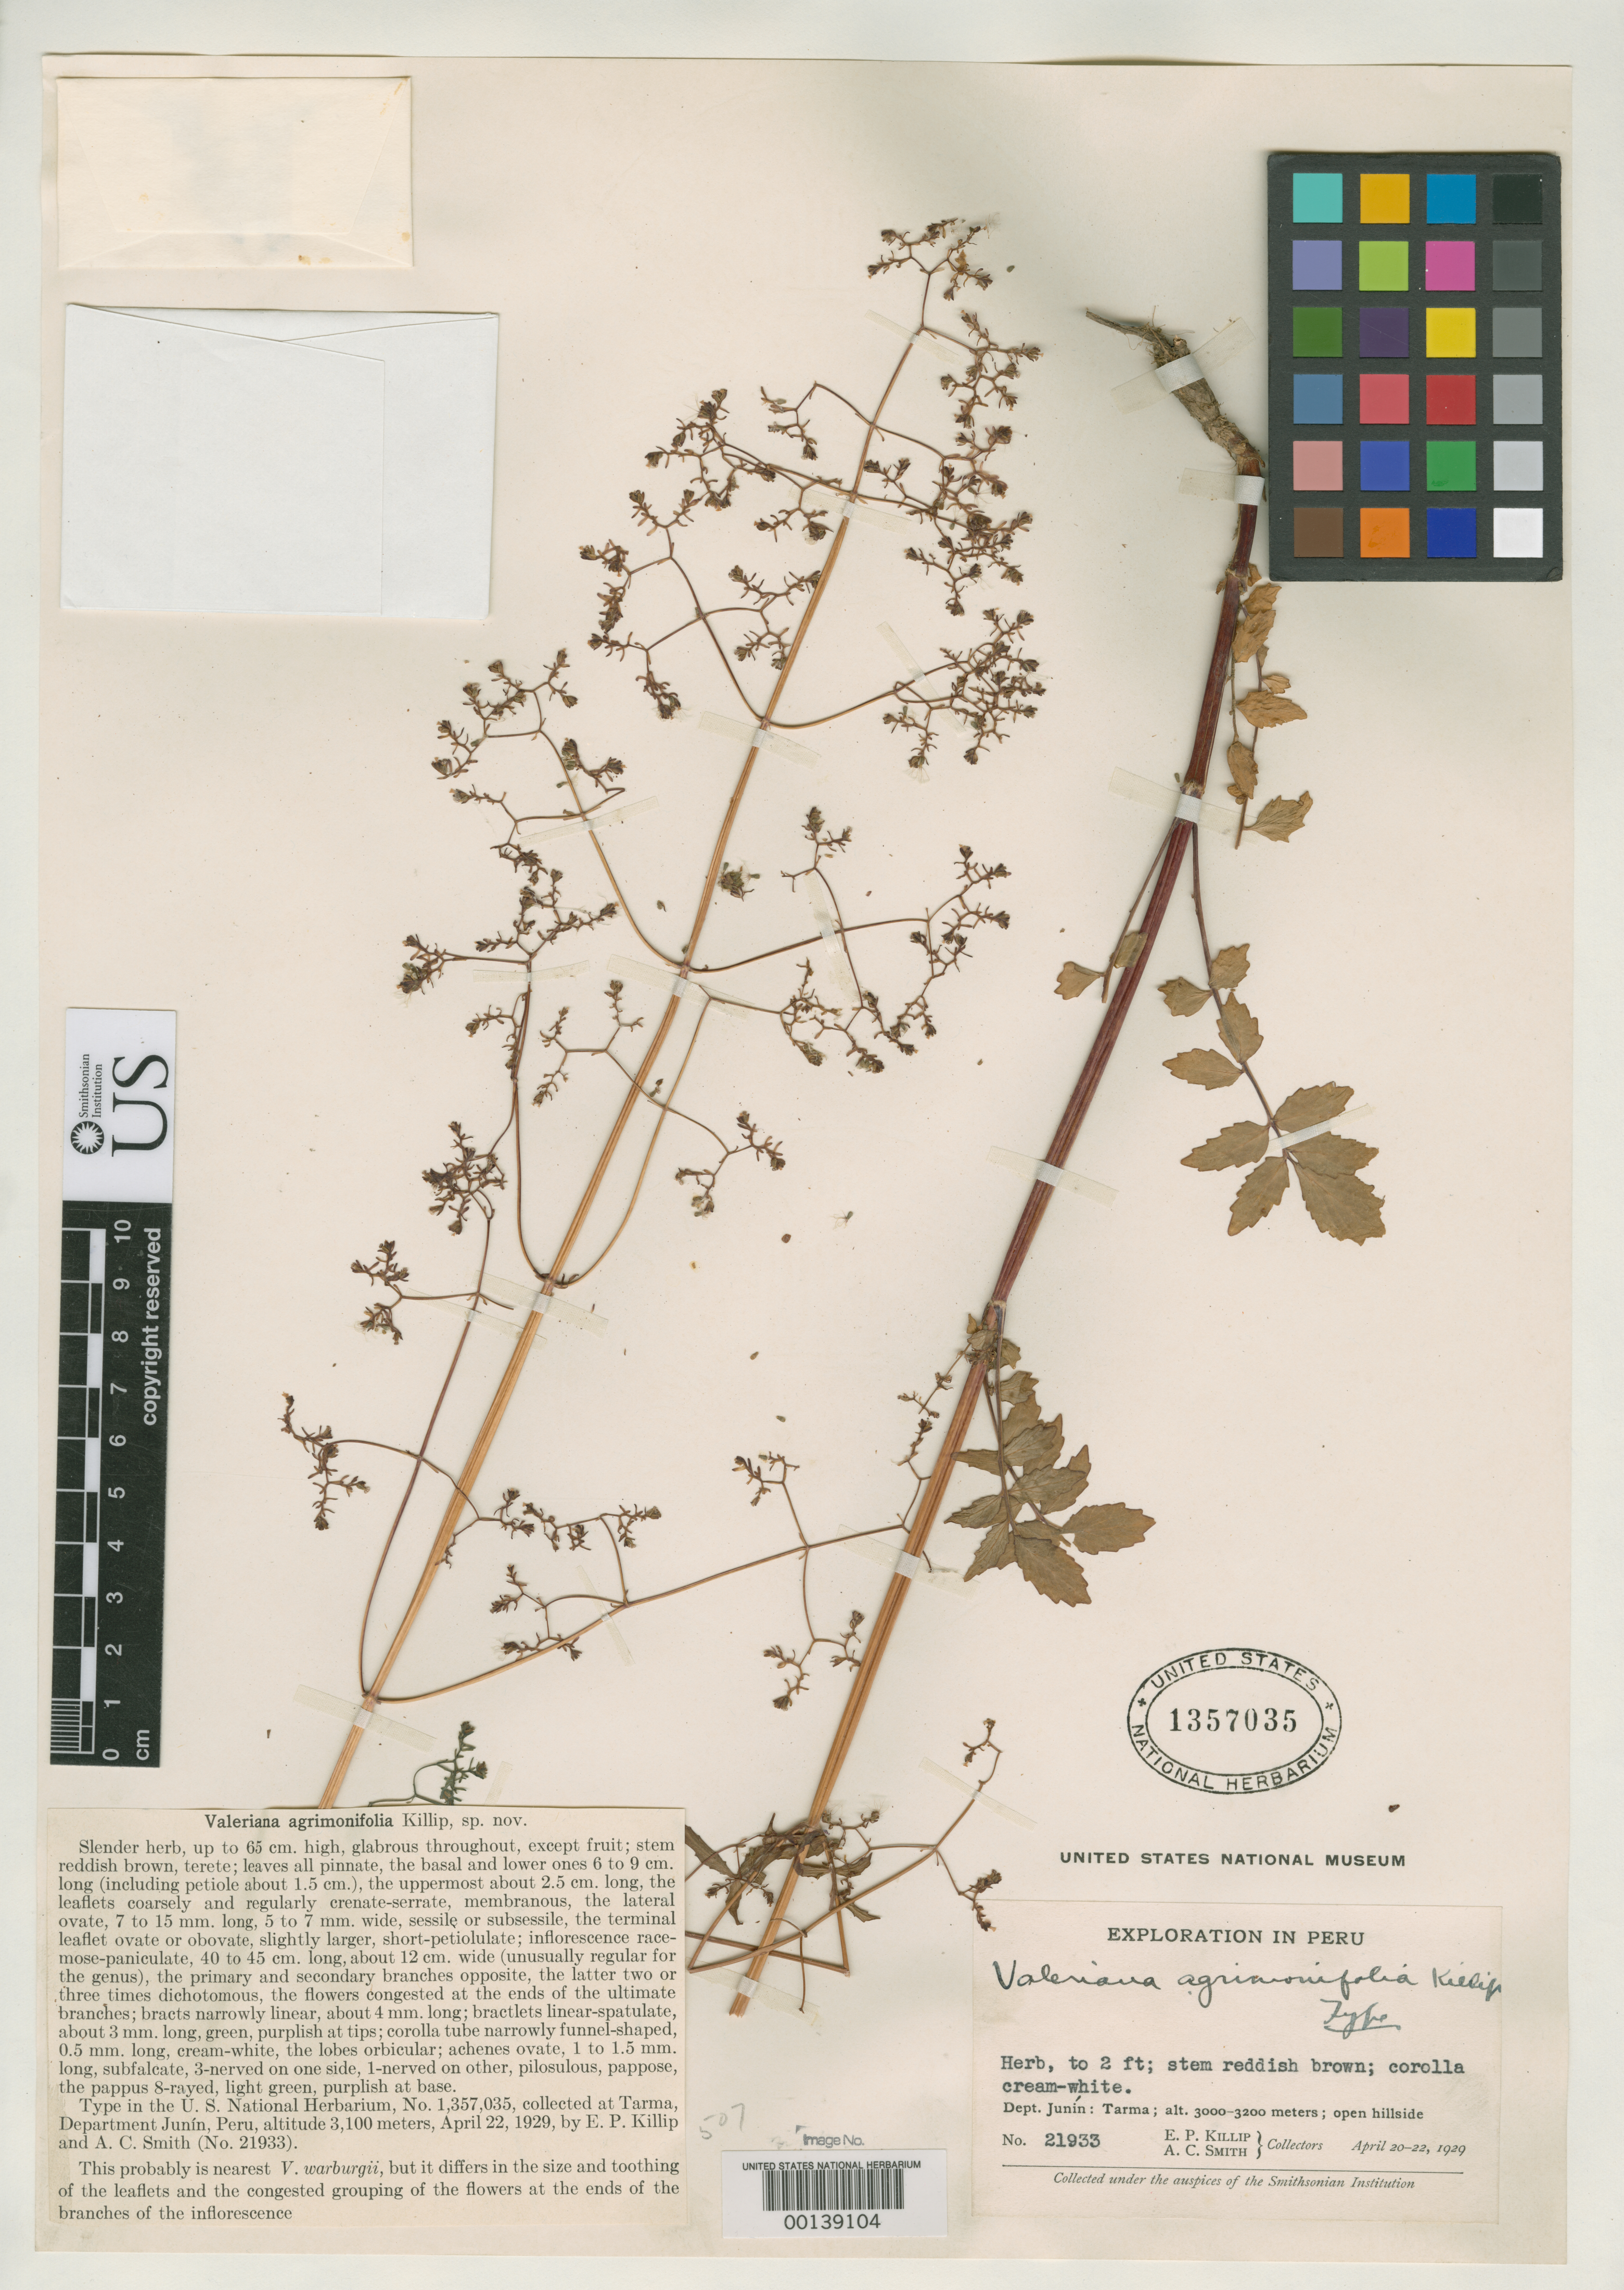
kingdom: Plantae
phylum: Tracheophyta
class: Magnoliopsida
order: Dipsacales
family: Caprifoliaceae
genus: Valeriana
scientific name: Valeriana agrimonifolia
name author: Killip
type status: Holotype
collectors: E. P. Killip & A. C. Smith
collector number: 21933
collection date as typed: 20 Apr 1929 to 22 Apr 1929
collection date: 1929-04-20/1929-04-22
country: Peru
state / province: Junín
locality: Tarma.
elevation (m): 3100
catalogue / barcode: US 1357035